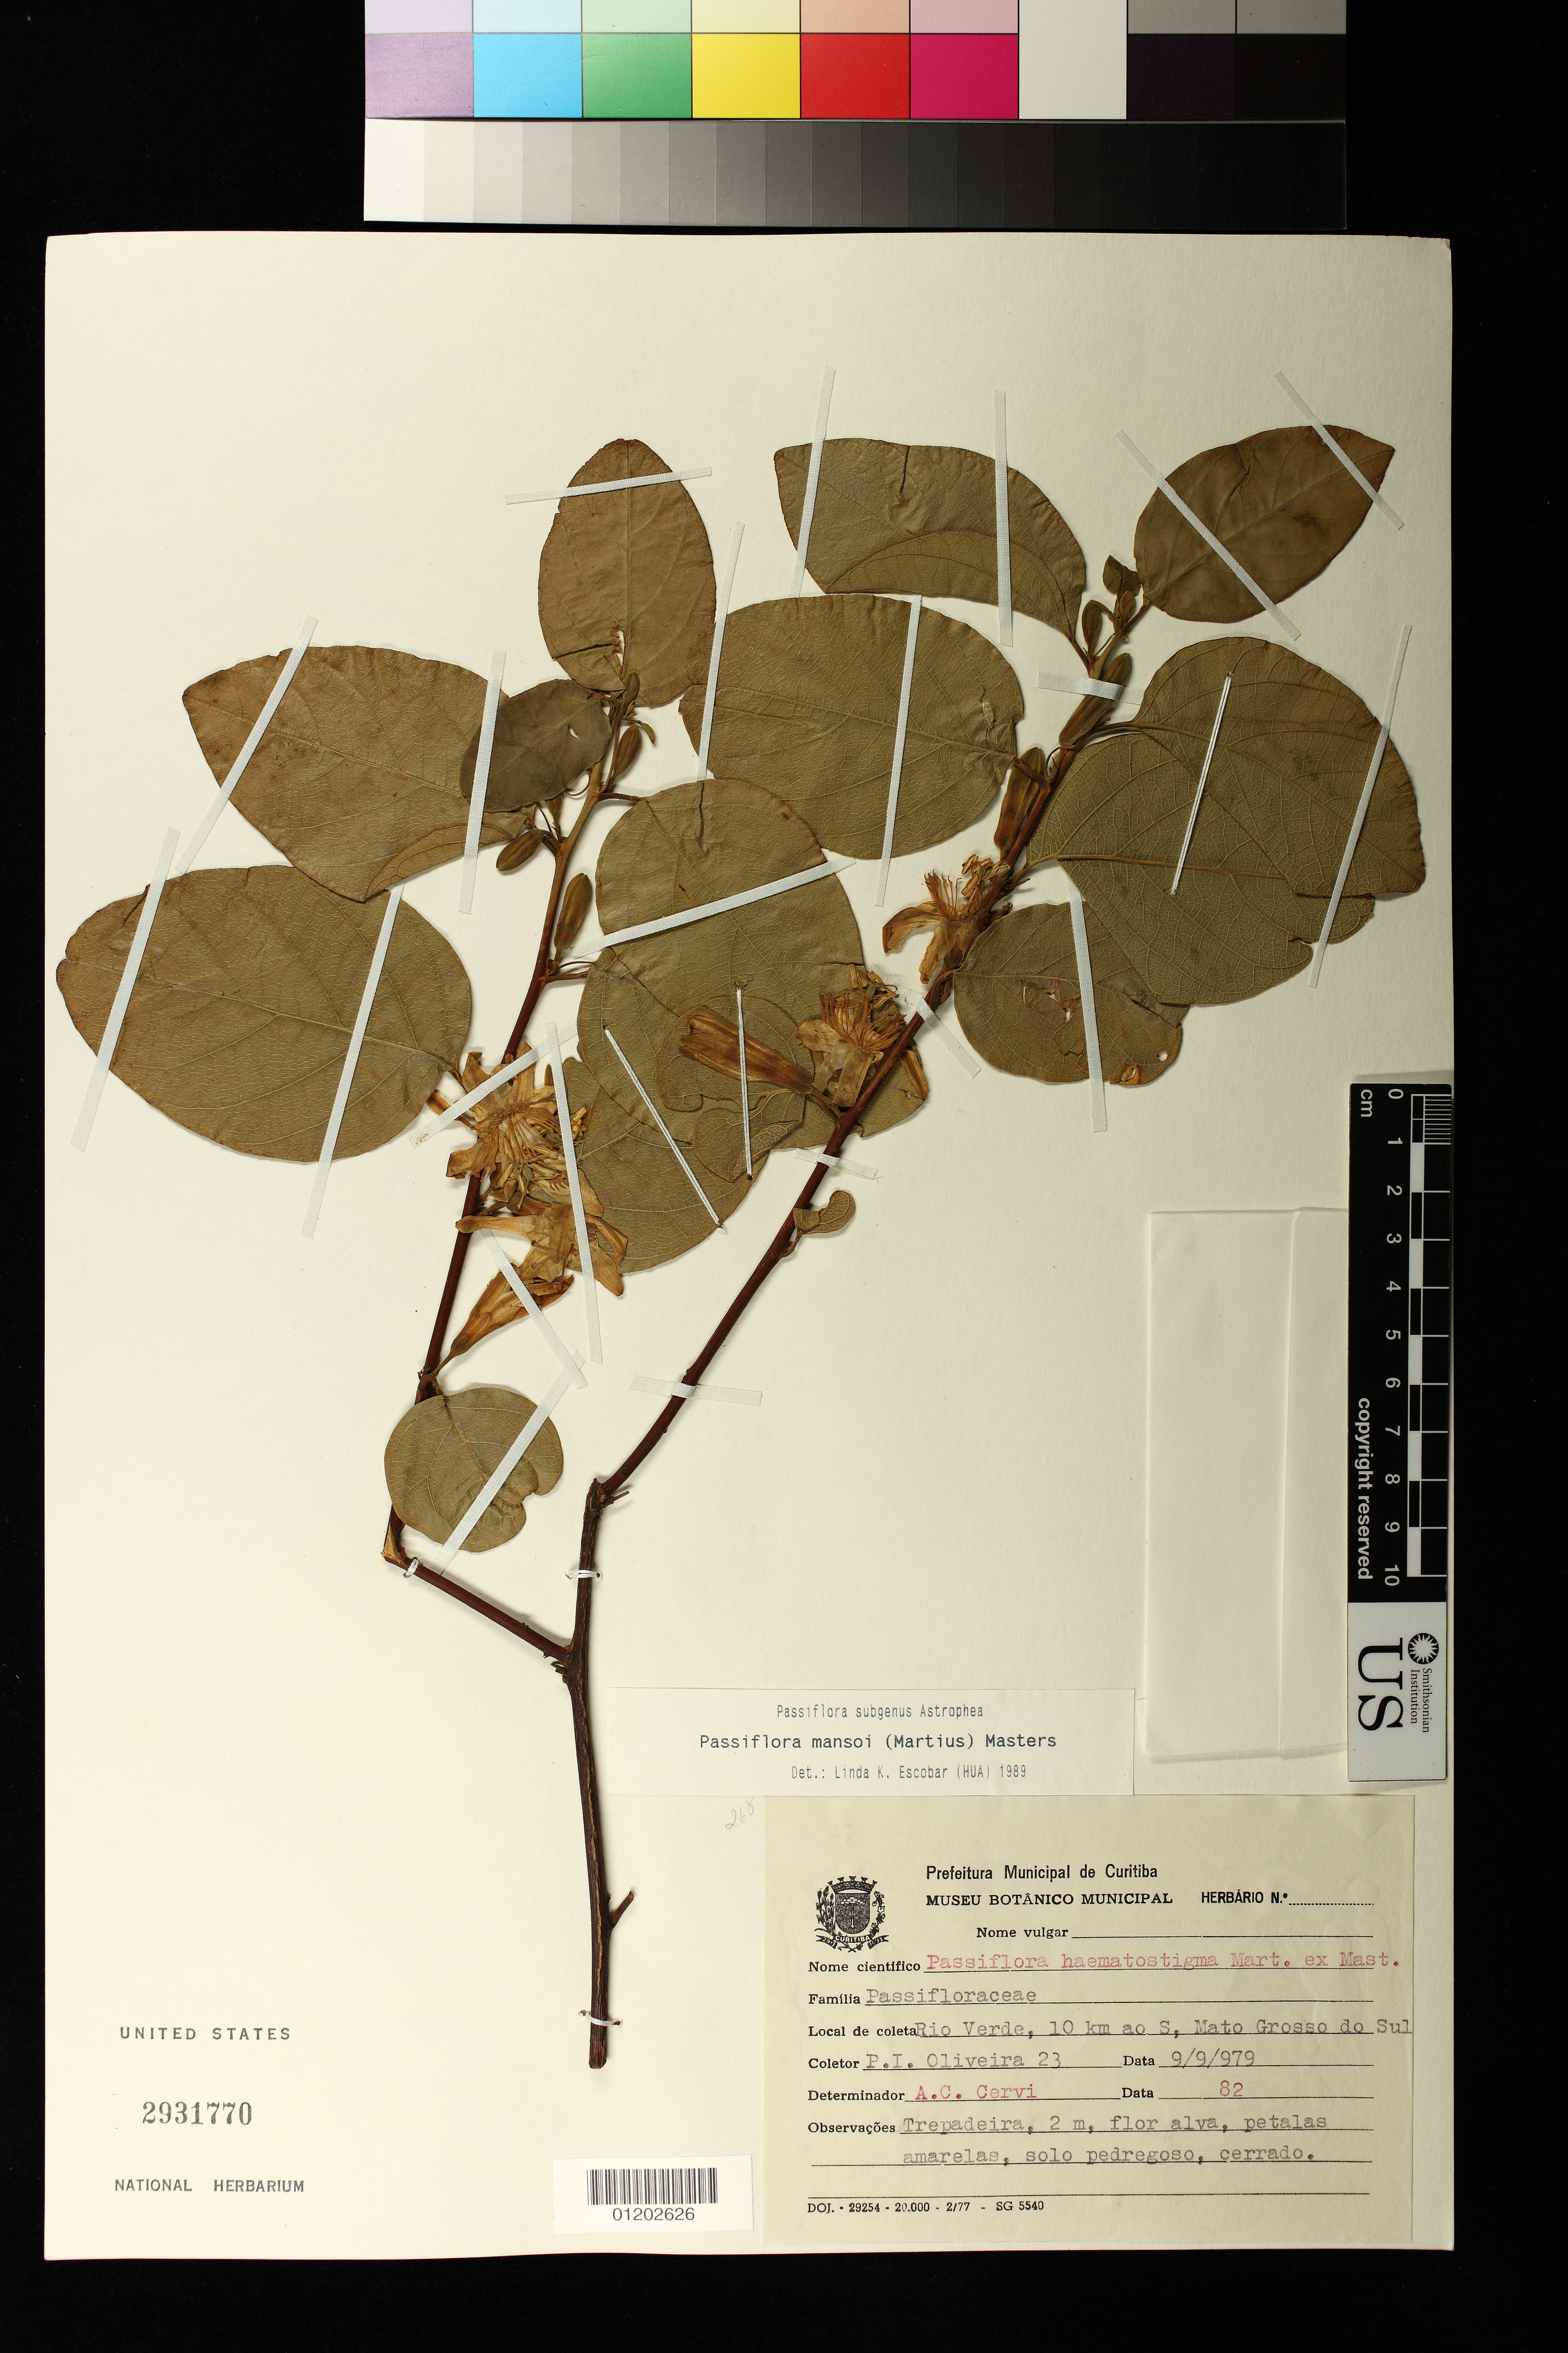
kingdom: Plantae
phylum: Tracheophyta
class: Magnoliopsida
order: Malpighiales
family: Passifloraceae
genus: Passiflora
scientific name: Passiflora mansoi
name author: (Mart.) Mast.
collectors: P. Oliveira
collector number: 23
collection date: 1979-09-09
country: Brazil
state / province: Mato Grosso do Sul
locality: Rio Verde, 10 km ao S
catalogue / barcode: US 2931770